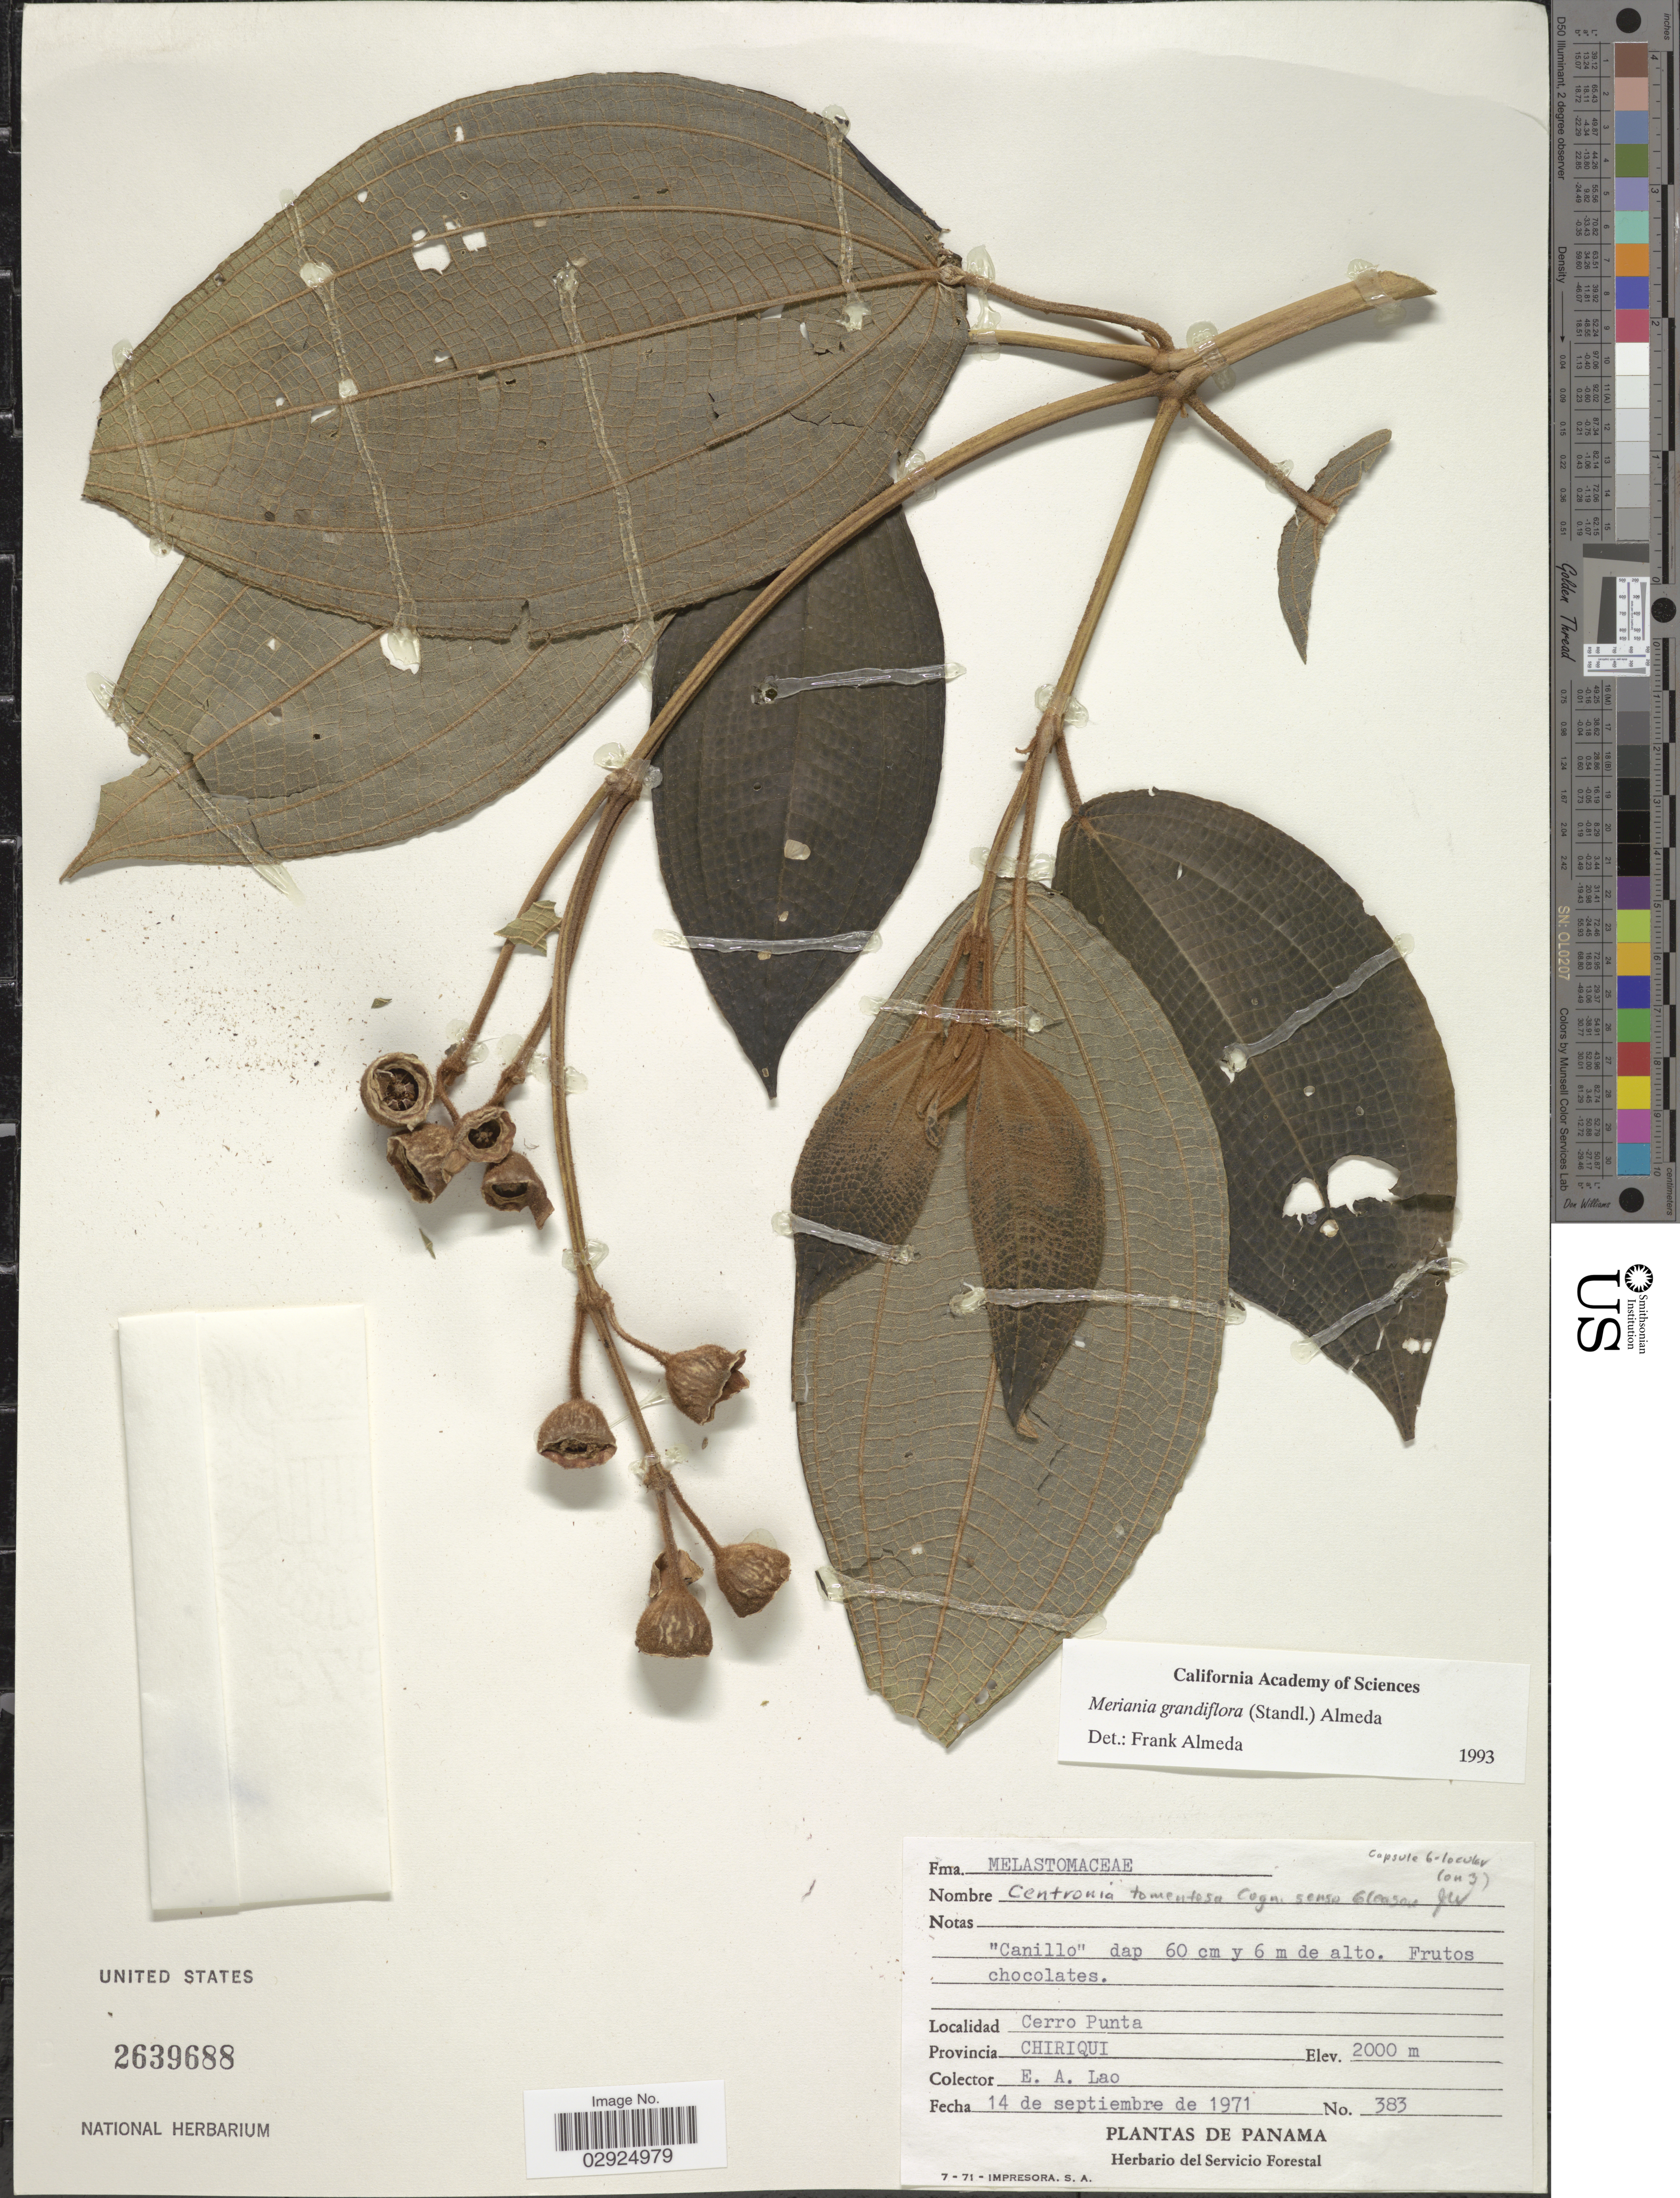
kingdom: Plantae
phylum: Tracheophyta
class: Magnoliopsida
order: Myrtales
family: Melastomataceae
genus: Meriania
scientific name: Meriania grandiflora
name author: (Standl.) Almeda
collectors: E. Lao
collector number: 383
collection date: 1971-09-14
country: Panama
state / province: Chiriqui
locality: Cerro Punta, Provincia Chiriqui.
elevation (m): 2000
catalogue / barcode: US 2639688